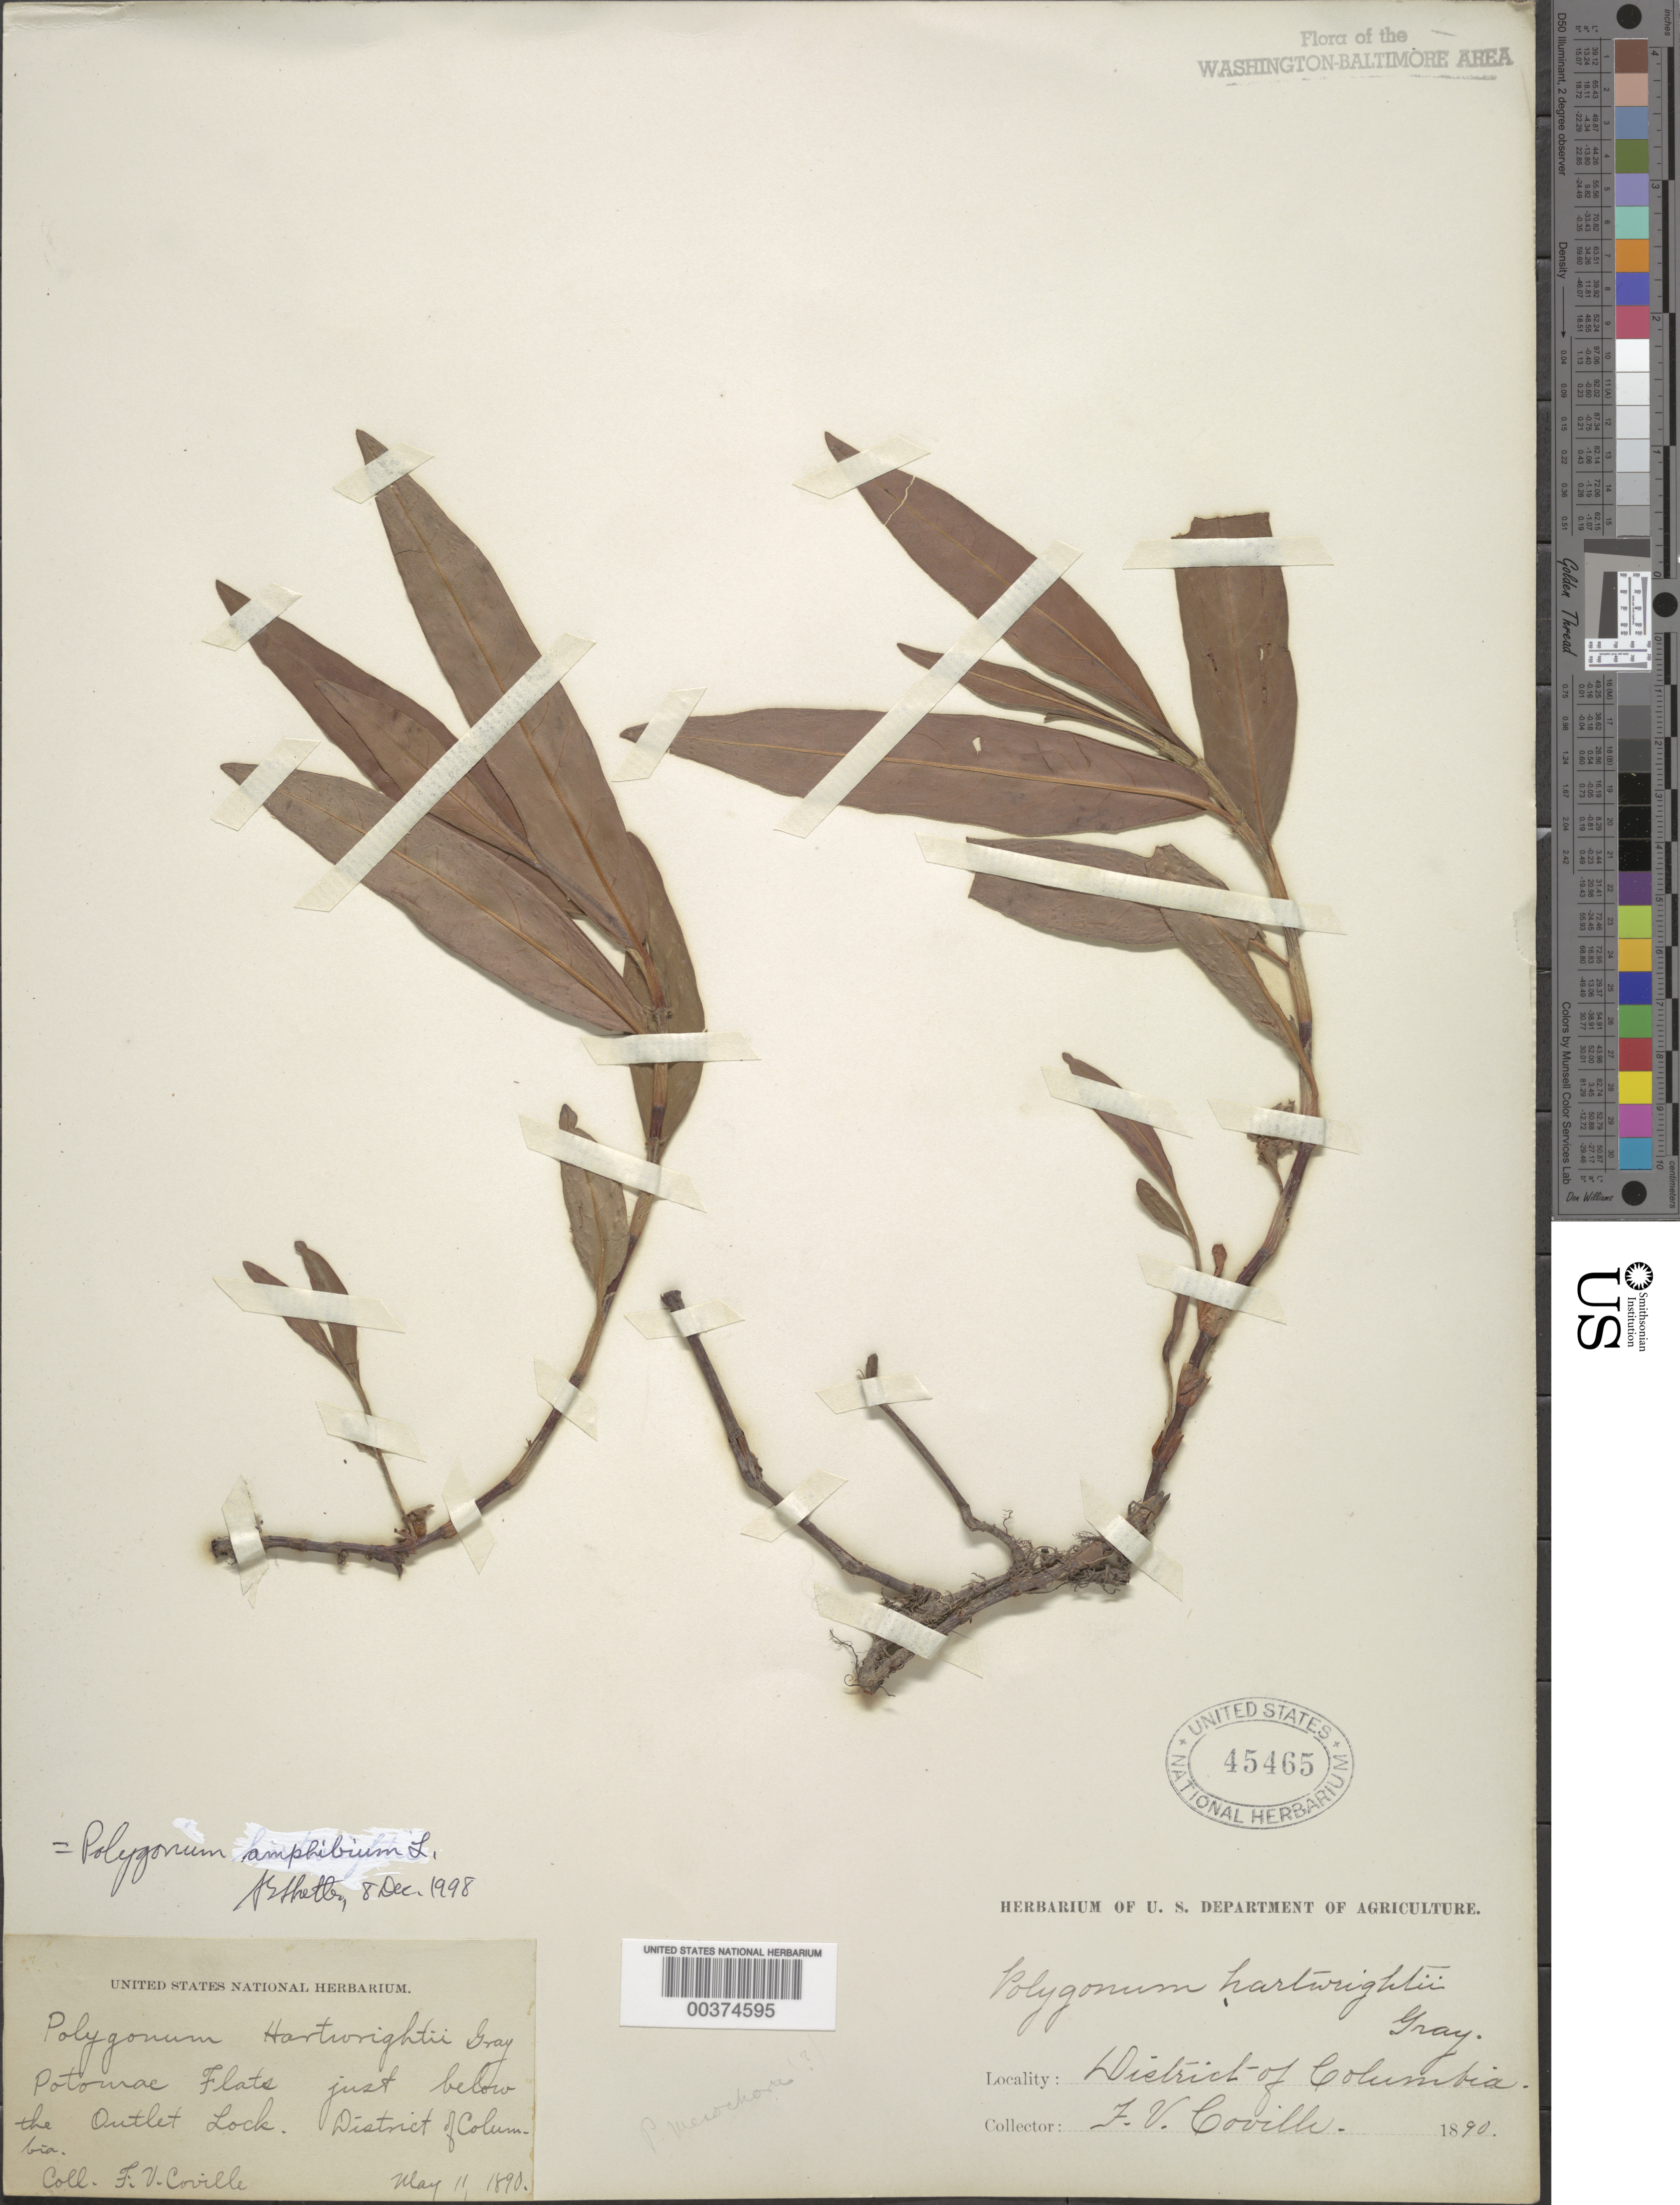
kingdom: Plantae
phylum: Tracheophyta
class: Magnoliopsida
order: Caryophyllales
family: Polygonaceae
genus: Persicaria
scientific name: Persicaria amphibia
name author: (L.) Delarbre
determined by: Atha, D. E.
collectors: F. V. Coville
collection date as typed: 11 May 1890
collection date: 1890-05-11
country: United States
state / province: District of Columbia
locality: Potomac Flats, below Outlet Lock C. and O. Canal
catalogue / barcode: US 45465